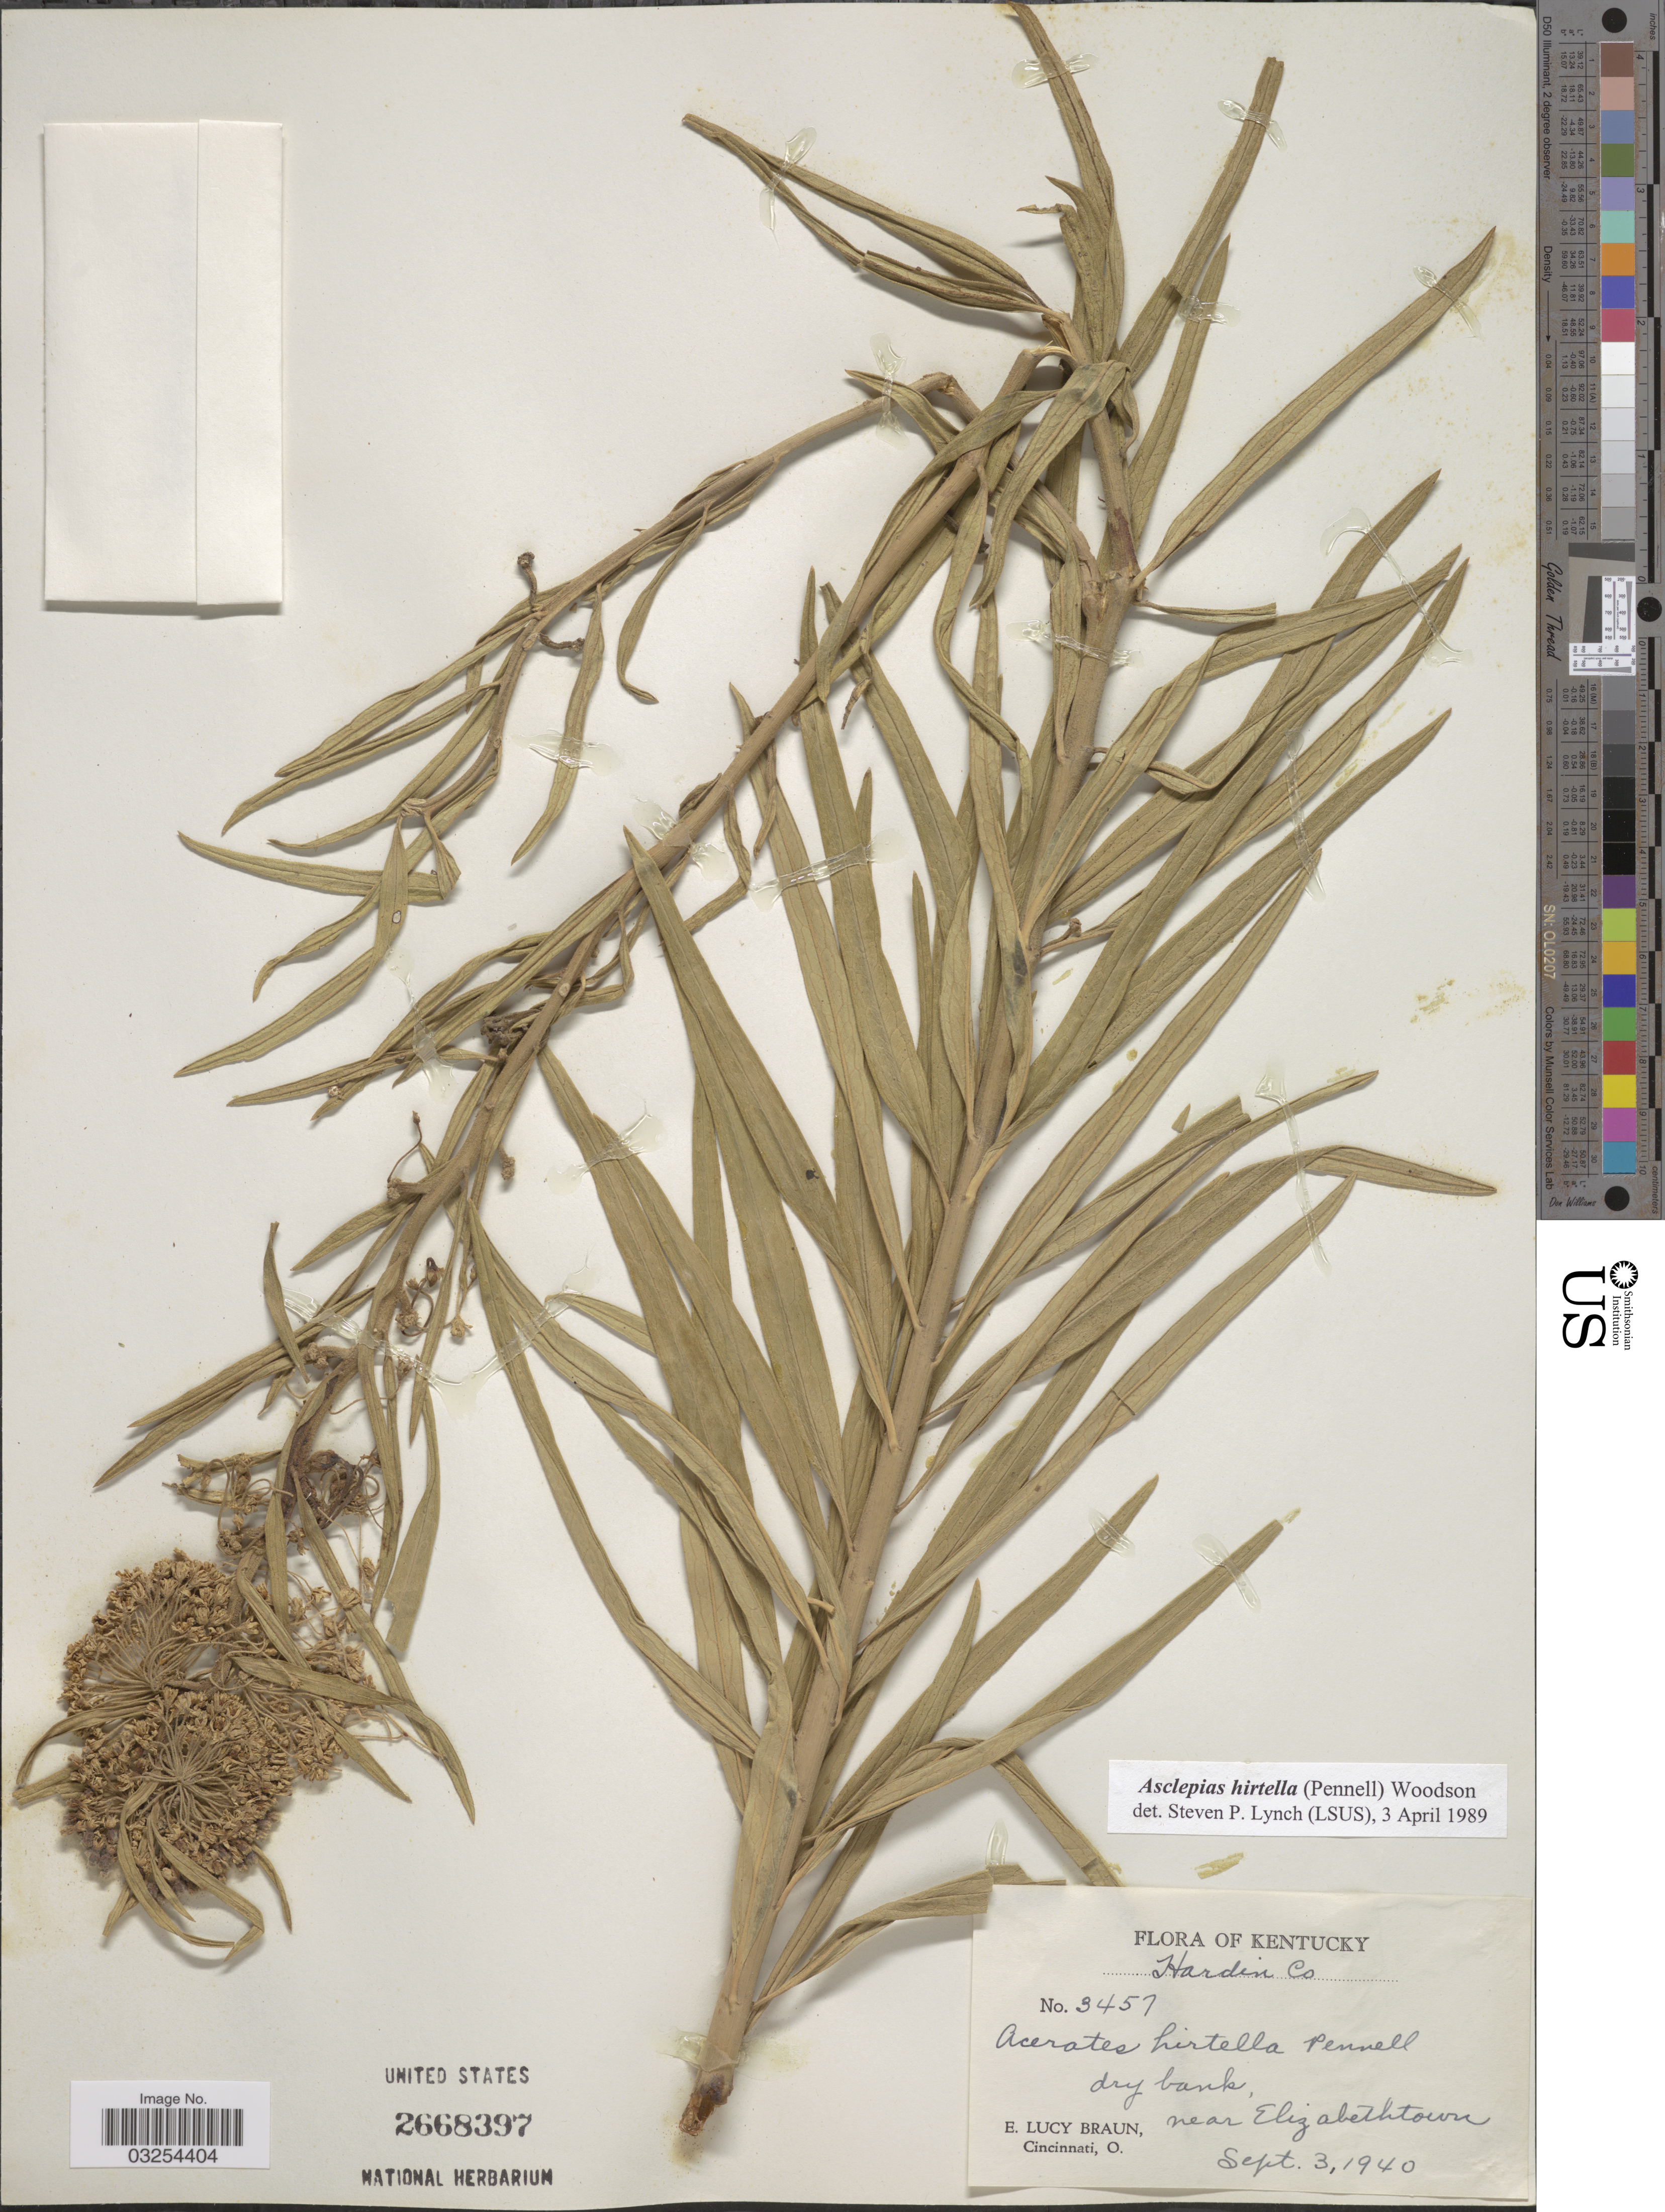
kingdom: Plantae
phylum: Tracheophyta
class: Magnoliopsida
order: Gentianales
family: Apocynaceae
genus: Asclepias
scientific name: Asclepias hirtella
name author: (Pennell) Woodson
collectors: E. Braun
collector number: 3457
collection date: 1940-09-03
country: United States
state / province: Kentucky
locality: Hardin Co., near Elizabethtown.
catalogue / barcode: US 2668397